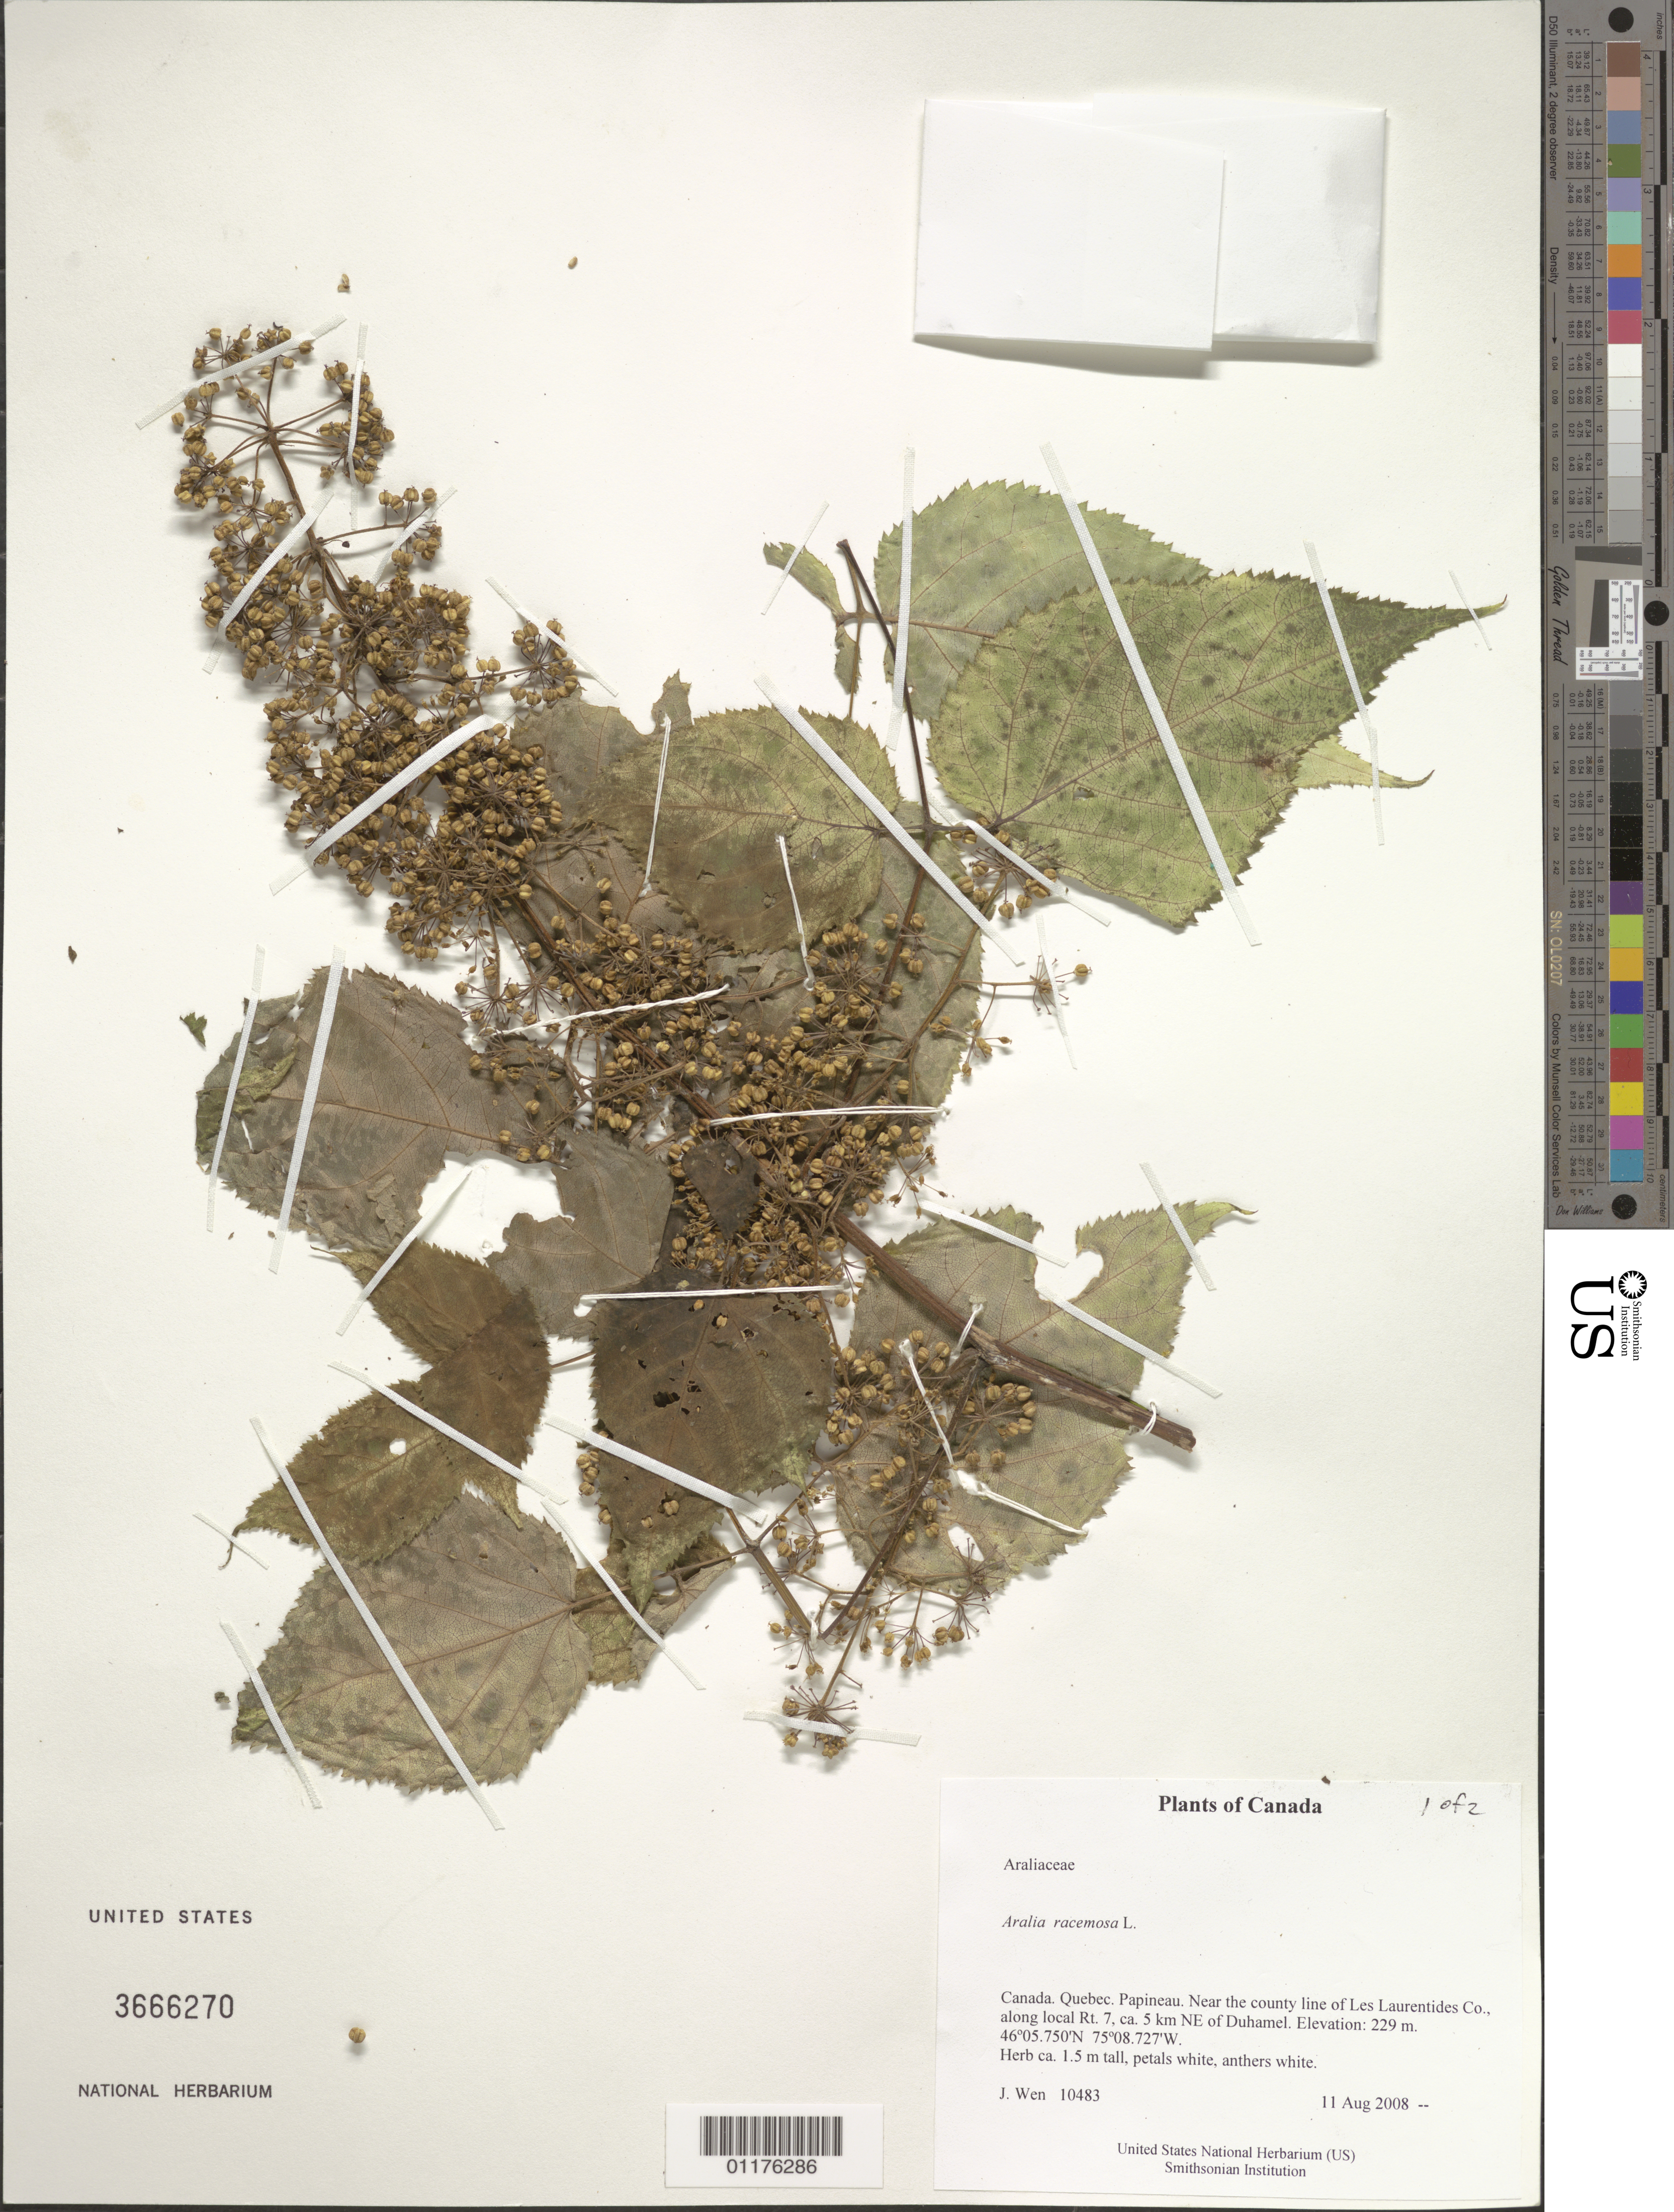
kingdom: Plantae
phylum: Tracheophyta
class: Magnoliopsida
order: Apiales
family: Araliaceae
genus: Aralia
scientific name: Aralia racemosa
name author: L.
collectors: J. Wen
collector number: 10483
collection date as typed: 11 Aug 2008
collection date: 2008-08-11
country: Canada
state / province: Quebec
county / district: Papineau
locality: Near the county line of Les Laurentides Co., along local Rt. 7, ca. 5 km NE of Duhamel.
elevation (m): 229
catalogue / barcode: US 3666270